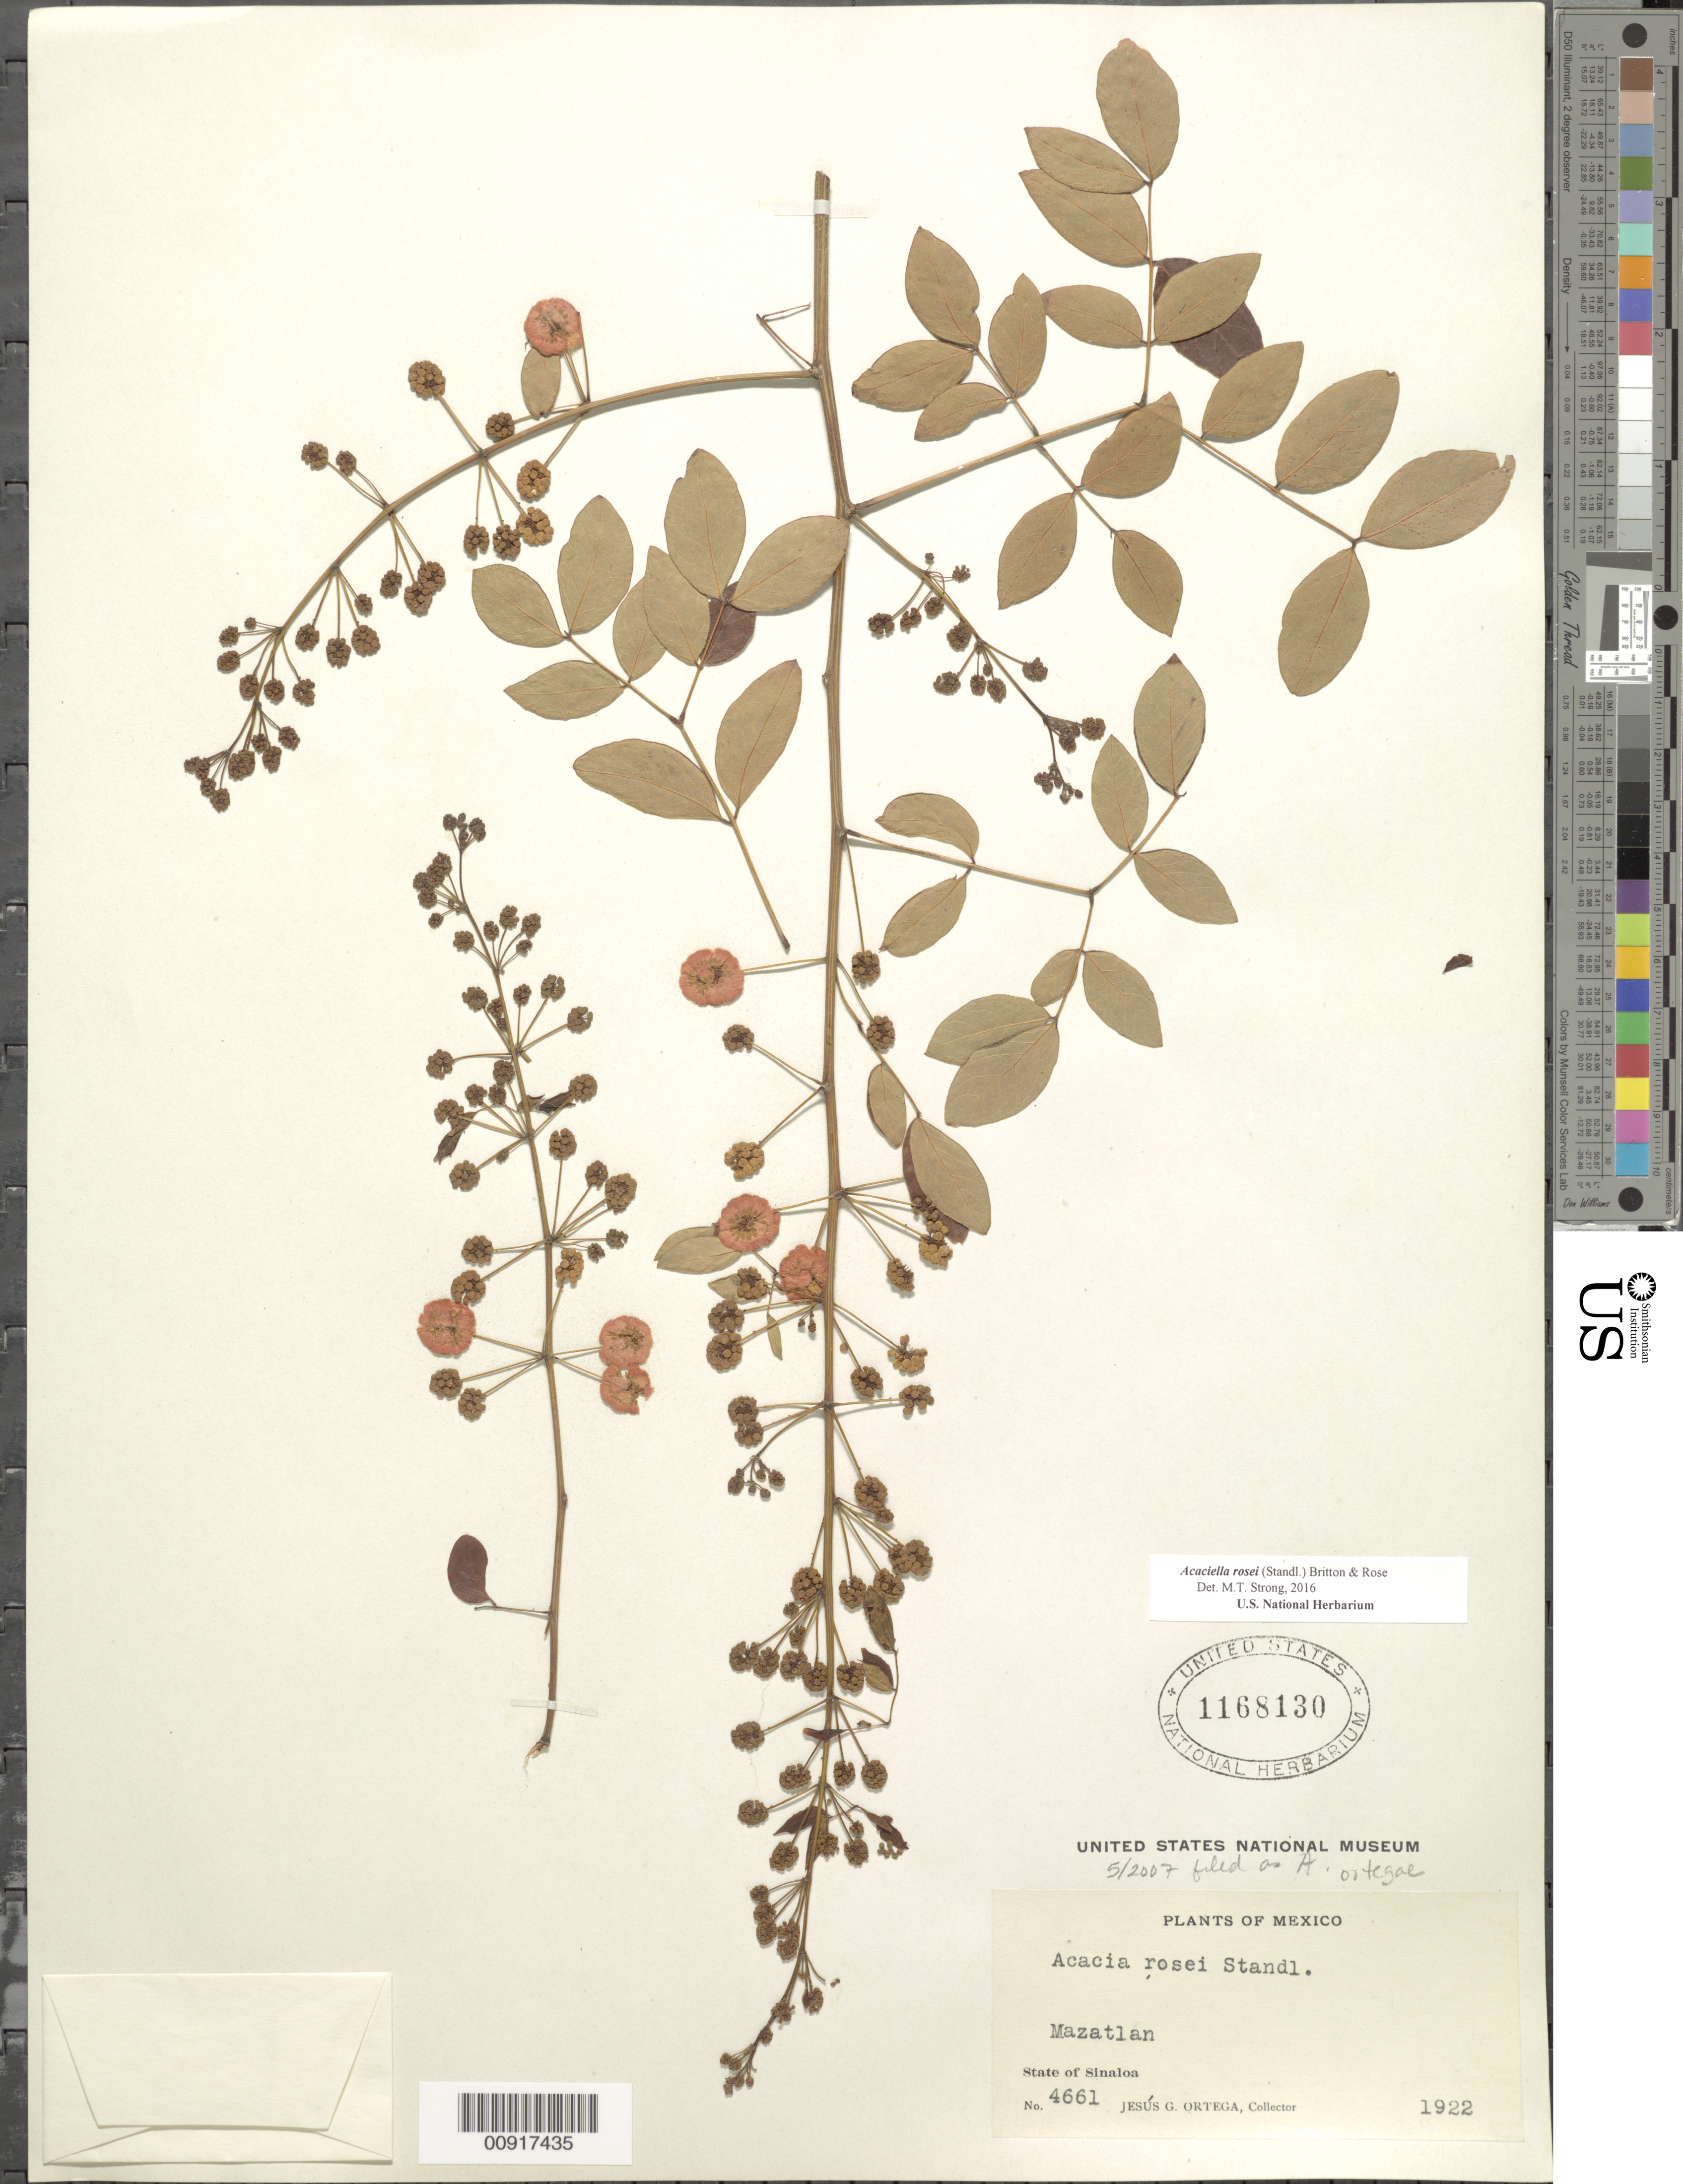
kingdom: Plantae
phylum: Tracheophyta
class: Magnoliopsida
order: Fabales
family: Fabaceae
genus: Acaciella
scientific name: Acaciella rosei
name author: (Standl.) Britton & Rose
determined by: Strong, M. T., (US), Smithsonian Institution - National Museum of Natural History (UNITED STATES)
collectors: J. Ortega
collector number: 4661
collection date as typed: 1922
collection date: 1922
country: Mexico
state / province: Sinaloa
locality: Mazatlán, State of Sinaloa.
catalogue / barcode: US 1168130